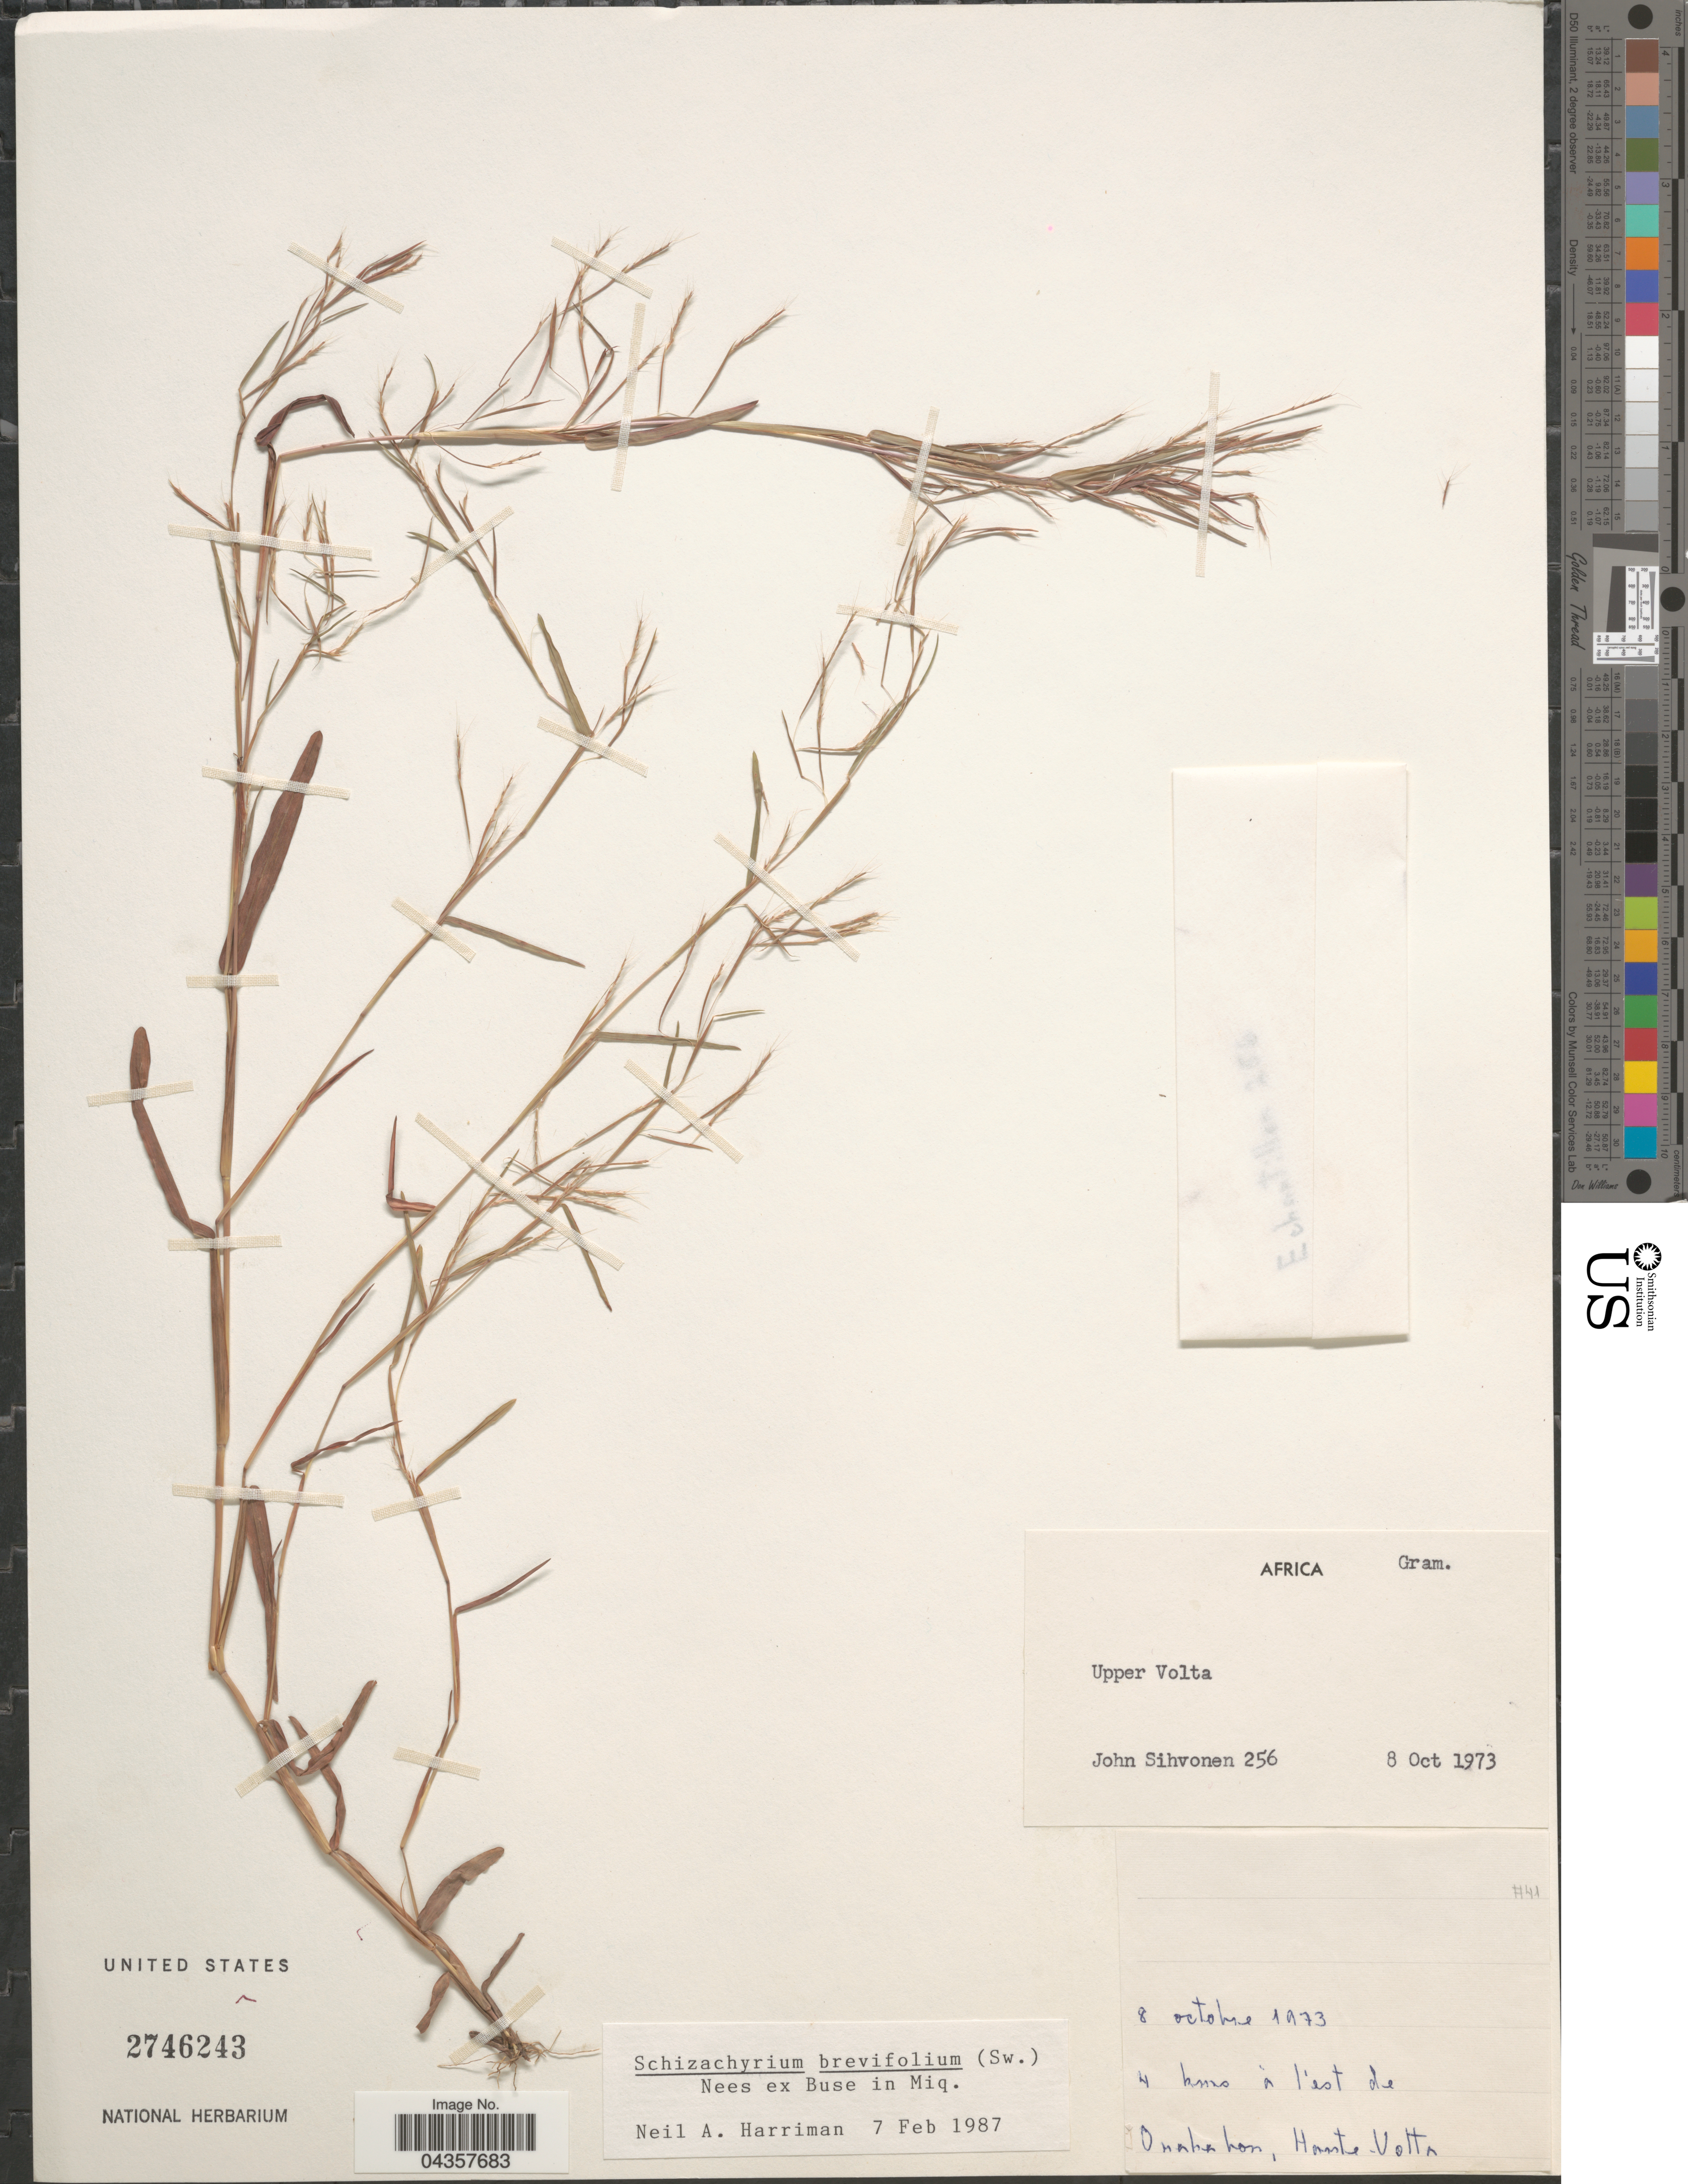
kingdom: Plantae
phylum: Tracheophyta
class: Liliopsida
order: Poales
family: Poaceae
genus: Schizachyrium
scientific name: Schizachyrium brevifolium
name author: (Sw.) Nees ex Büse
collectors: J. Sihvonen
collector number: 256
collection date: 1973-10-08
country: Burkina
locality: Africa. Upper Volta. 4 kms a l'est de Onahahon [interpreted], Haute Volta.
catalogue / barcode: US 2746243